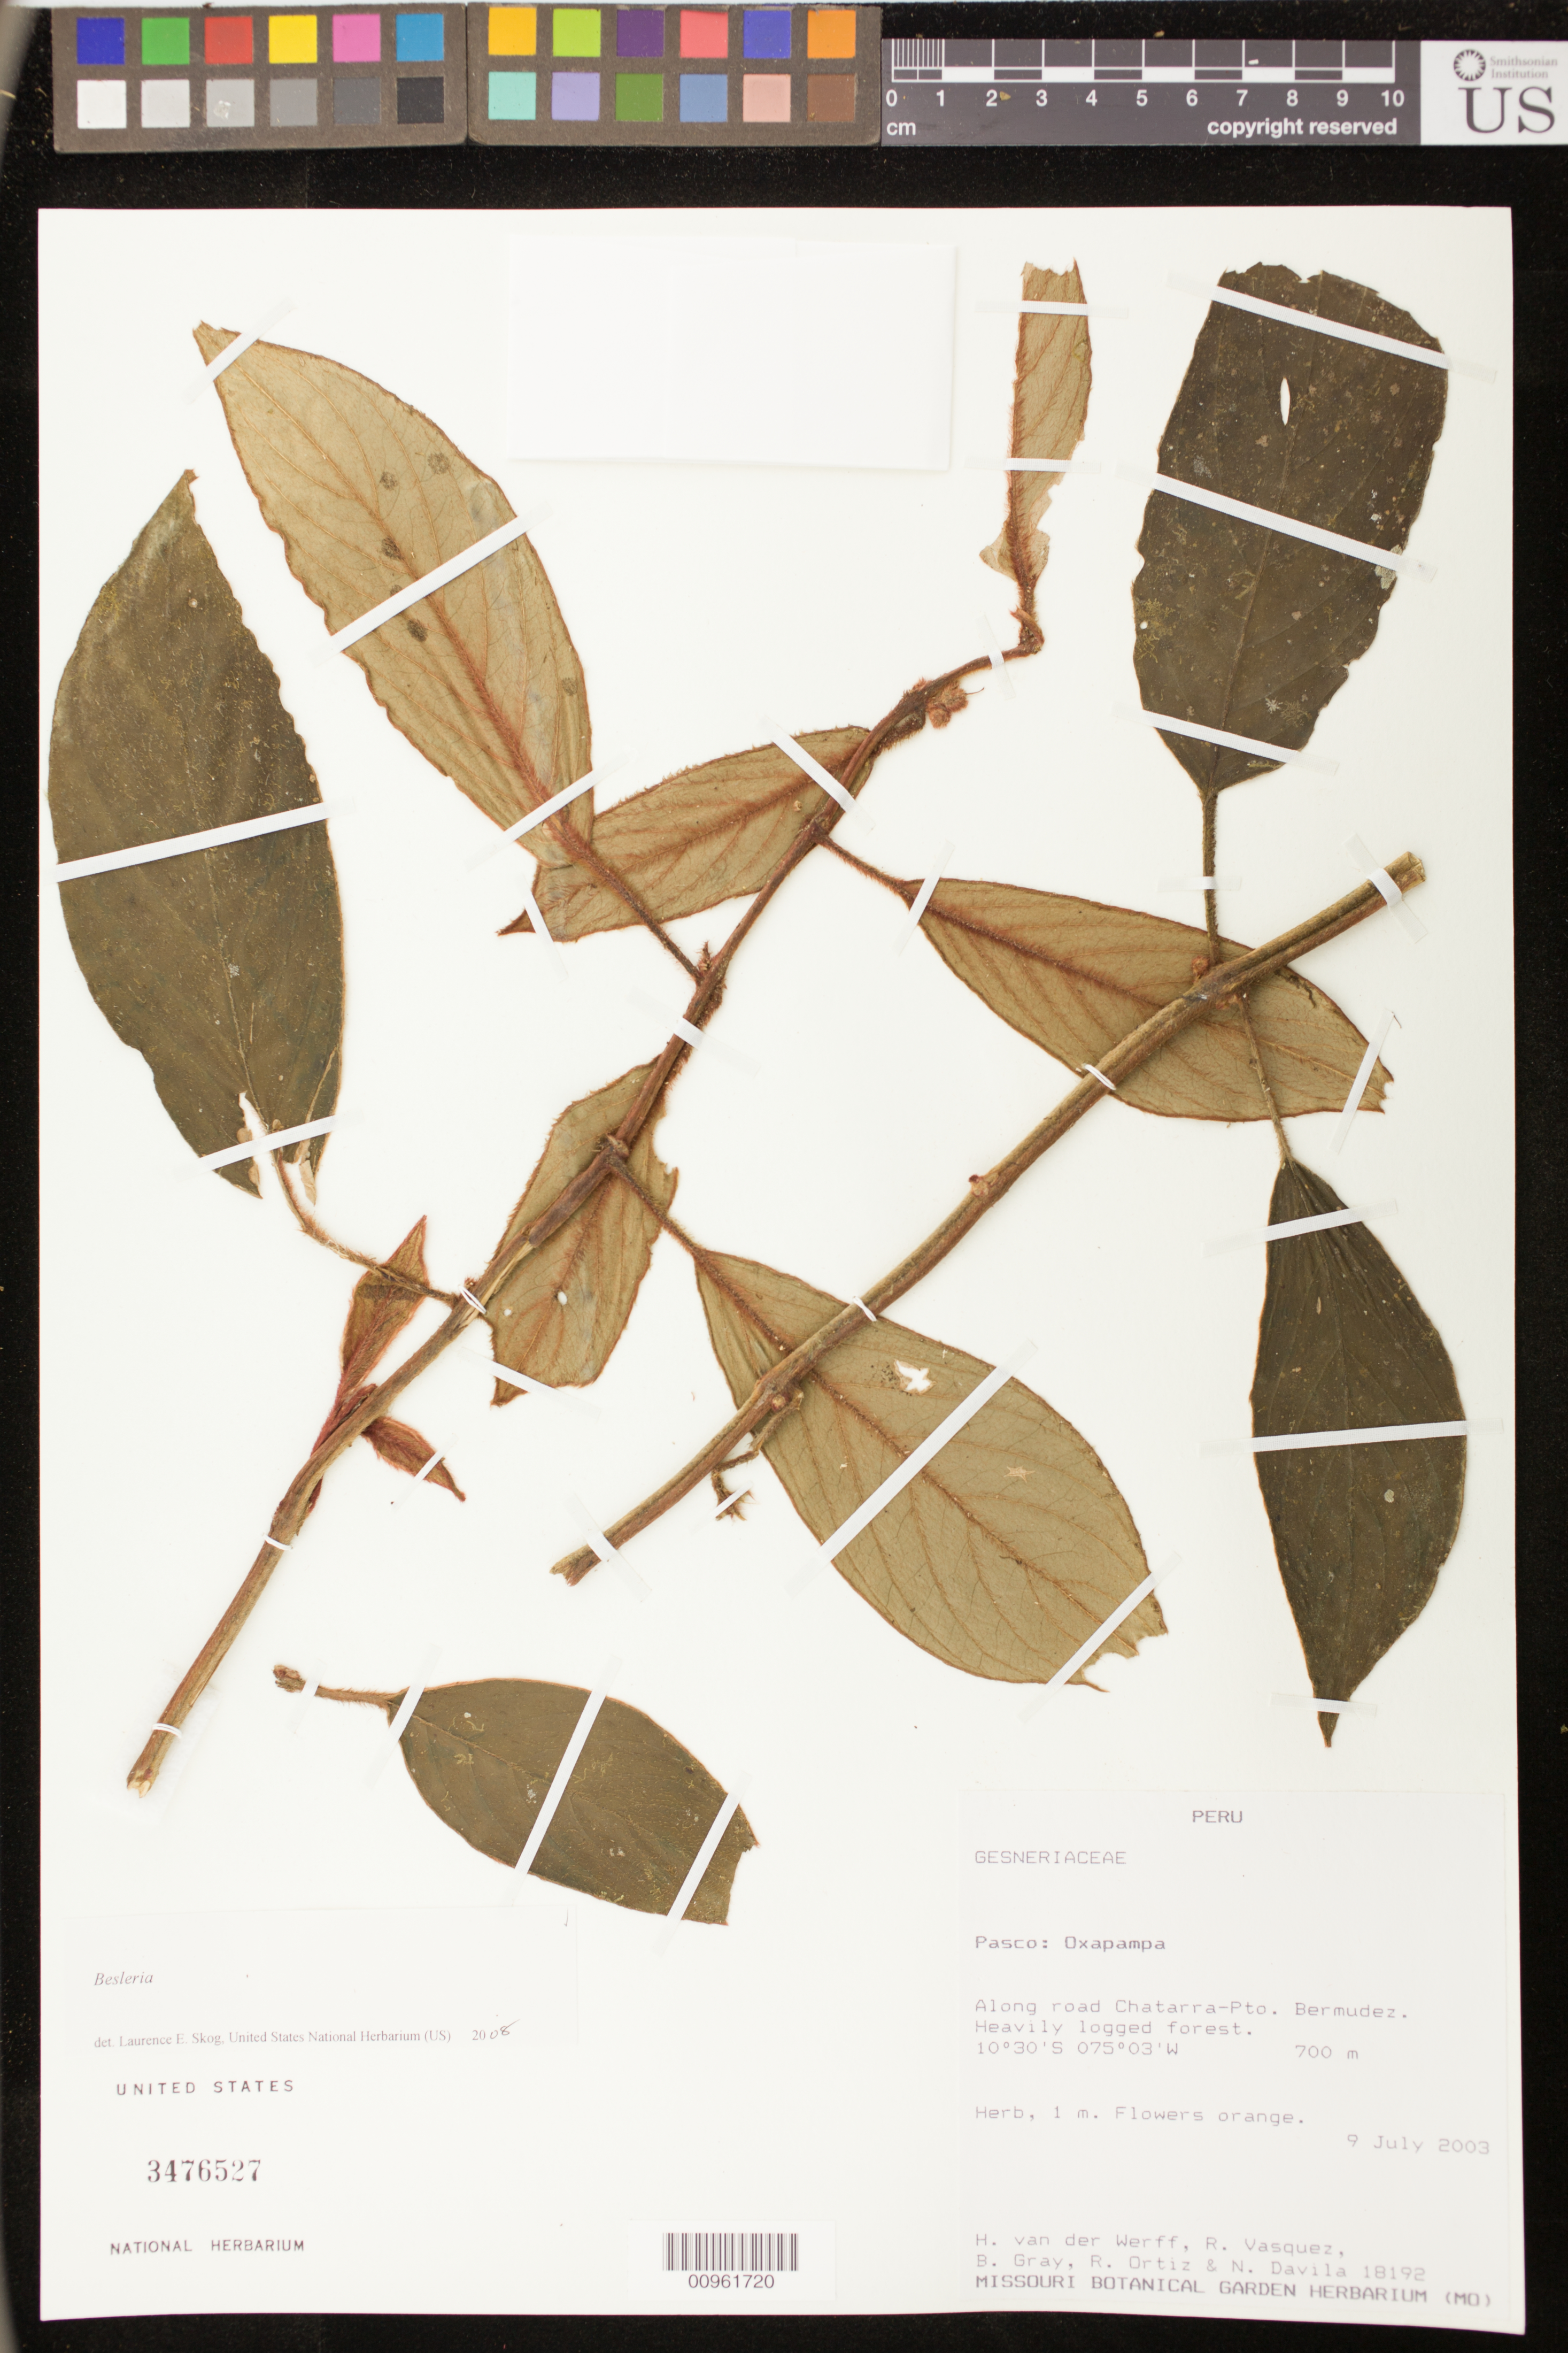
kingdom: Plantae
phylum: Tracheophyta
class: Magnoliopsida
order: Lamiales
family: Gesneriaceae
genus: Besleria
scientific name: Besleria sp.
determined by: Skog, Laurence E.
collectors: H. van der Werff, R. Vásquez, B. Gray, R. del C. Ortiz & N. Davila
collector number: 18192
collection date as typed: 09 Jul 2003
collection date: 2003-07-09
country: Peru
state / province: Pasco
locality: Pasco: Oxapampa. Along road Chatarra-Pto. Bermudez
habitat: Heavily logged forest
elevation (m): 700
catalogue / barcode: US 3476527